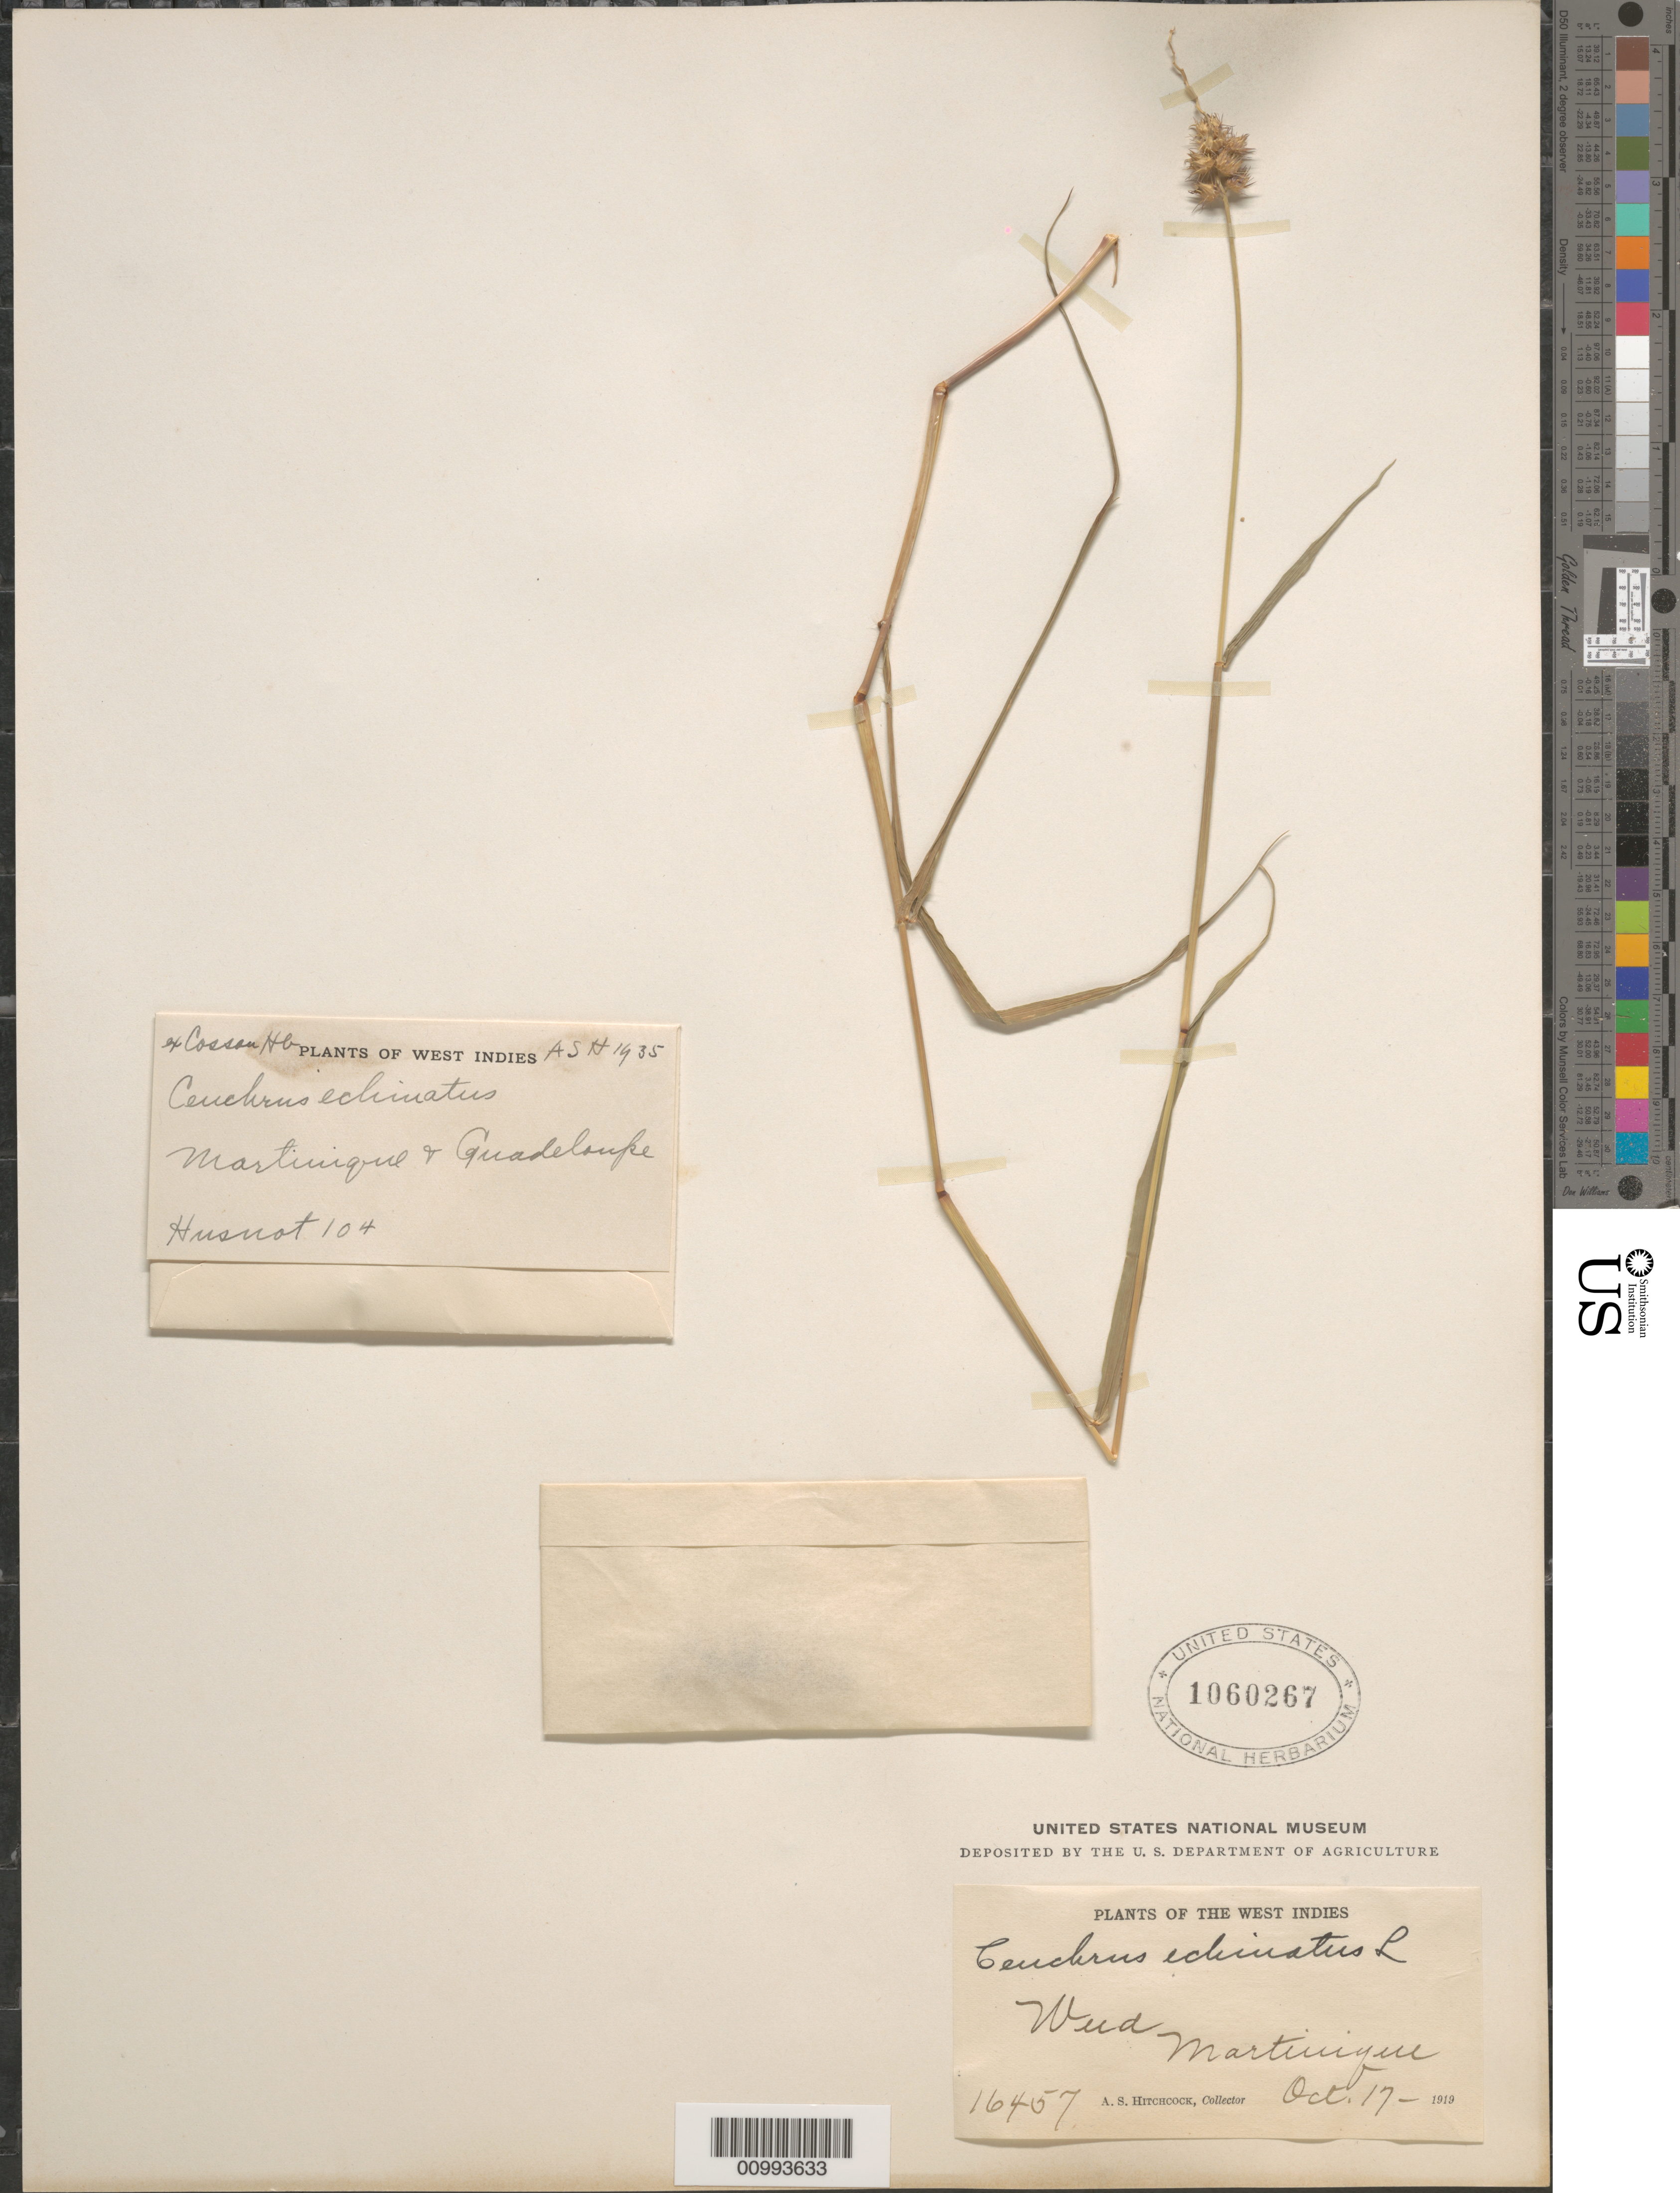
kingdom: Plantae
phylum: Tracheophyta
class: Liliopsida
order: Poales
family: Poaceae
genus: Cenchrus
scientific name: Cenchrus echinatus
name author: L.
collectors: A. S. Hitchcock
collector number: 16457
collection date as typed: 17 Oct 1919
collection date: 1919-10-17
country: Martinique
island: Martinique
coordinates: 0 N, 0 E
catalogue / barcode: US 1060267